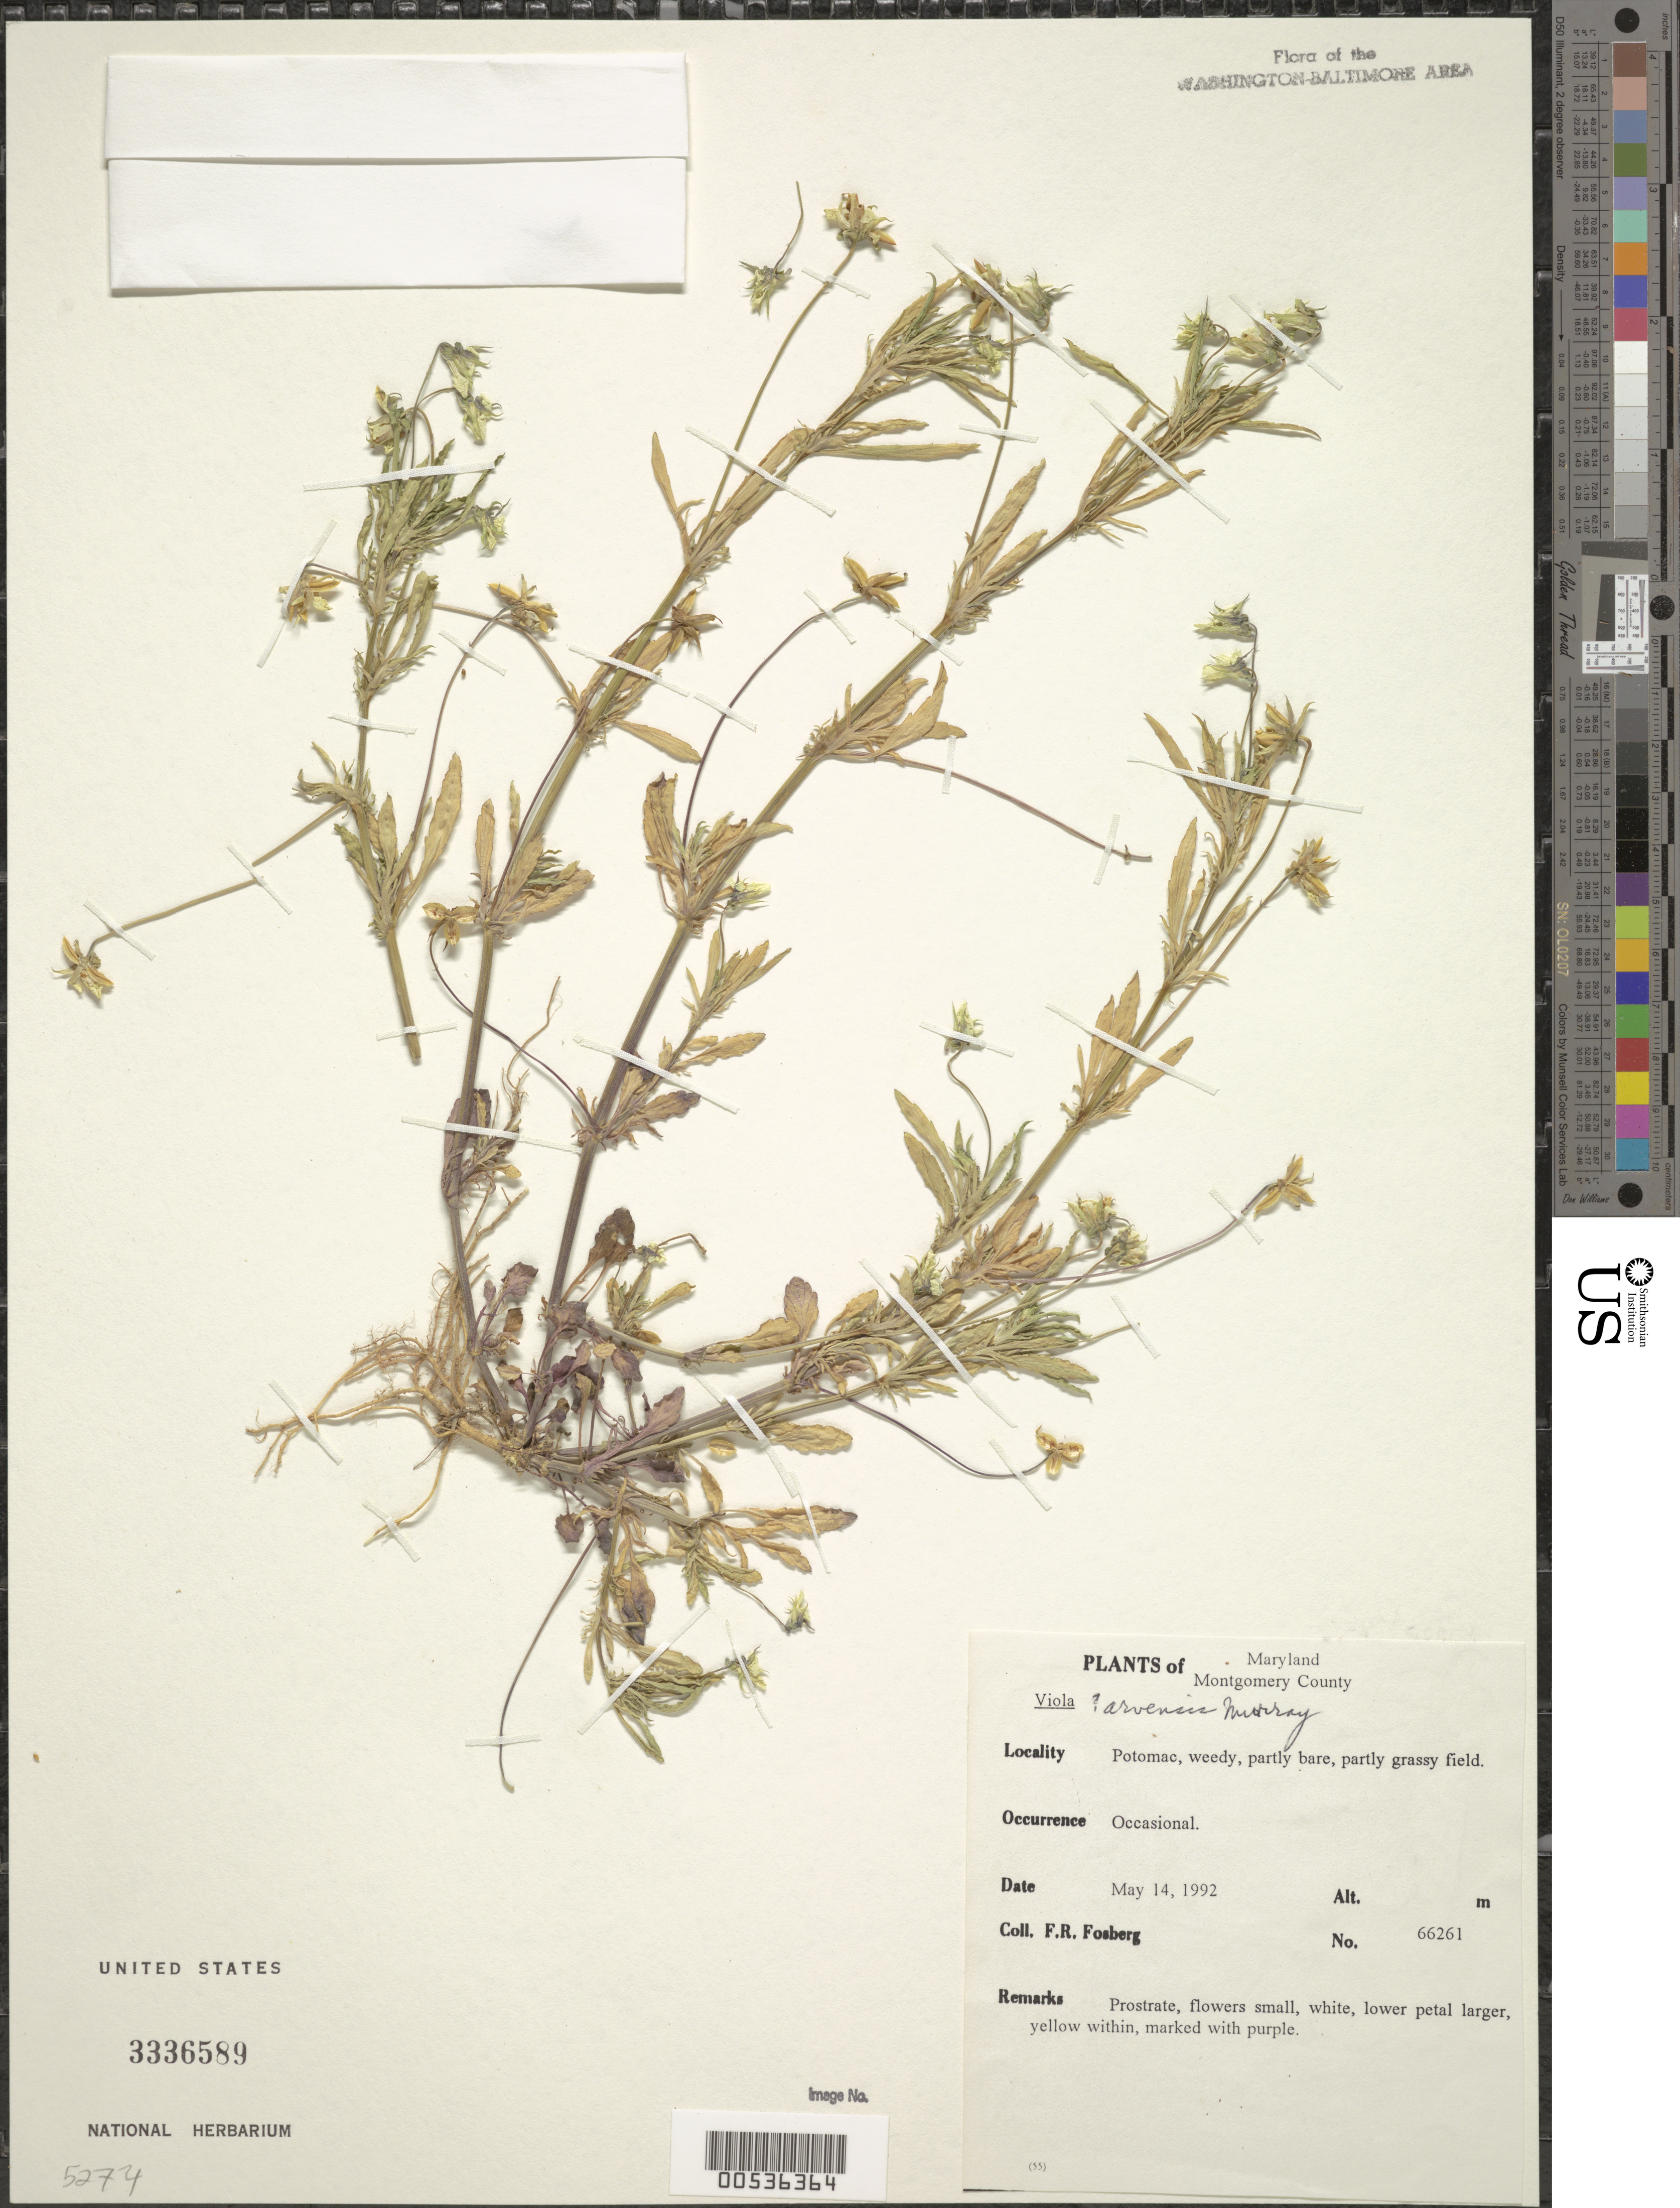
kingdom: Plantae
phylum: Tracheophyta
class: Magnoliopsida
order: Malpighiales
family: Violaceae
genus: Viola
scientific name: Viola tricolor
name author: L.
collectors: F. R. Fosberg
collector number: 66261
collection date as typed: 14 May 1992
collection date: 1992-05-14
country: United States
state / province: Maryland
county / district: Montgomery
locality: Potomac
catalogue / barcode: US 3336589